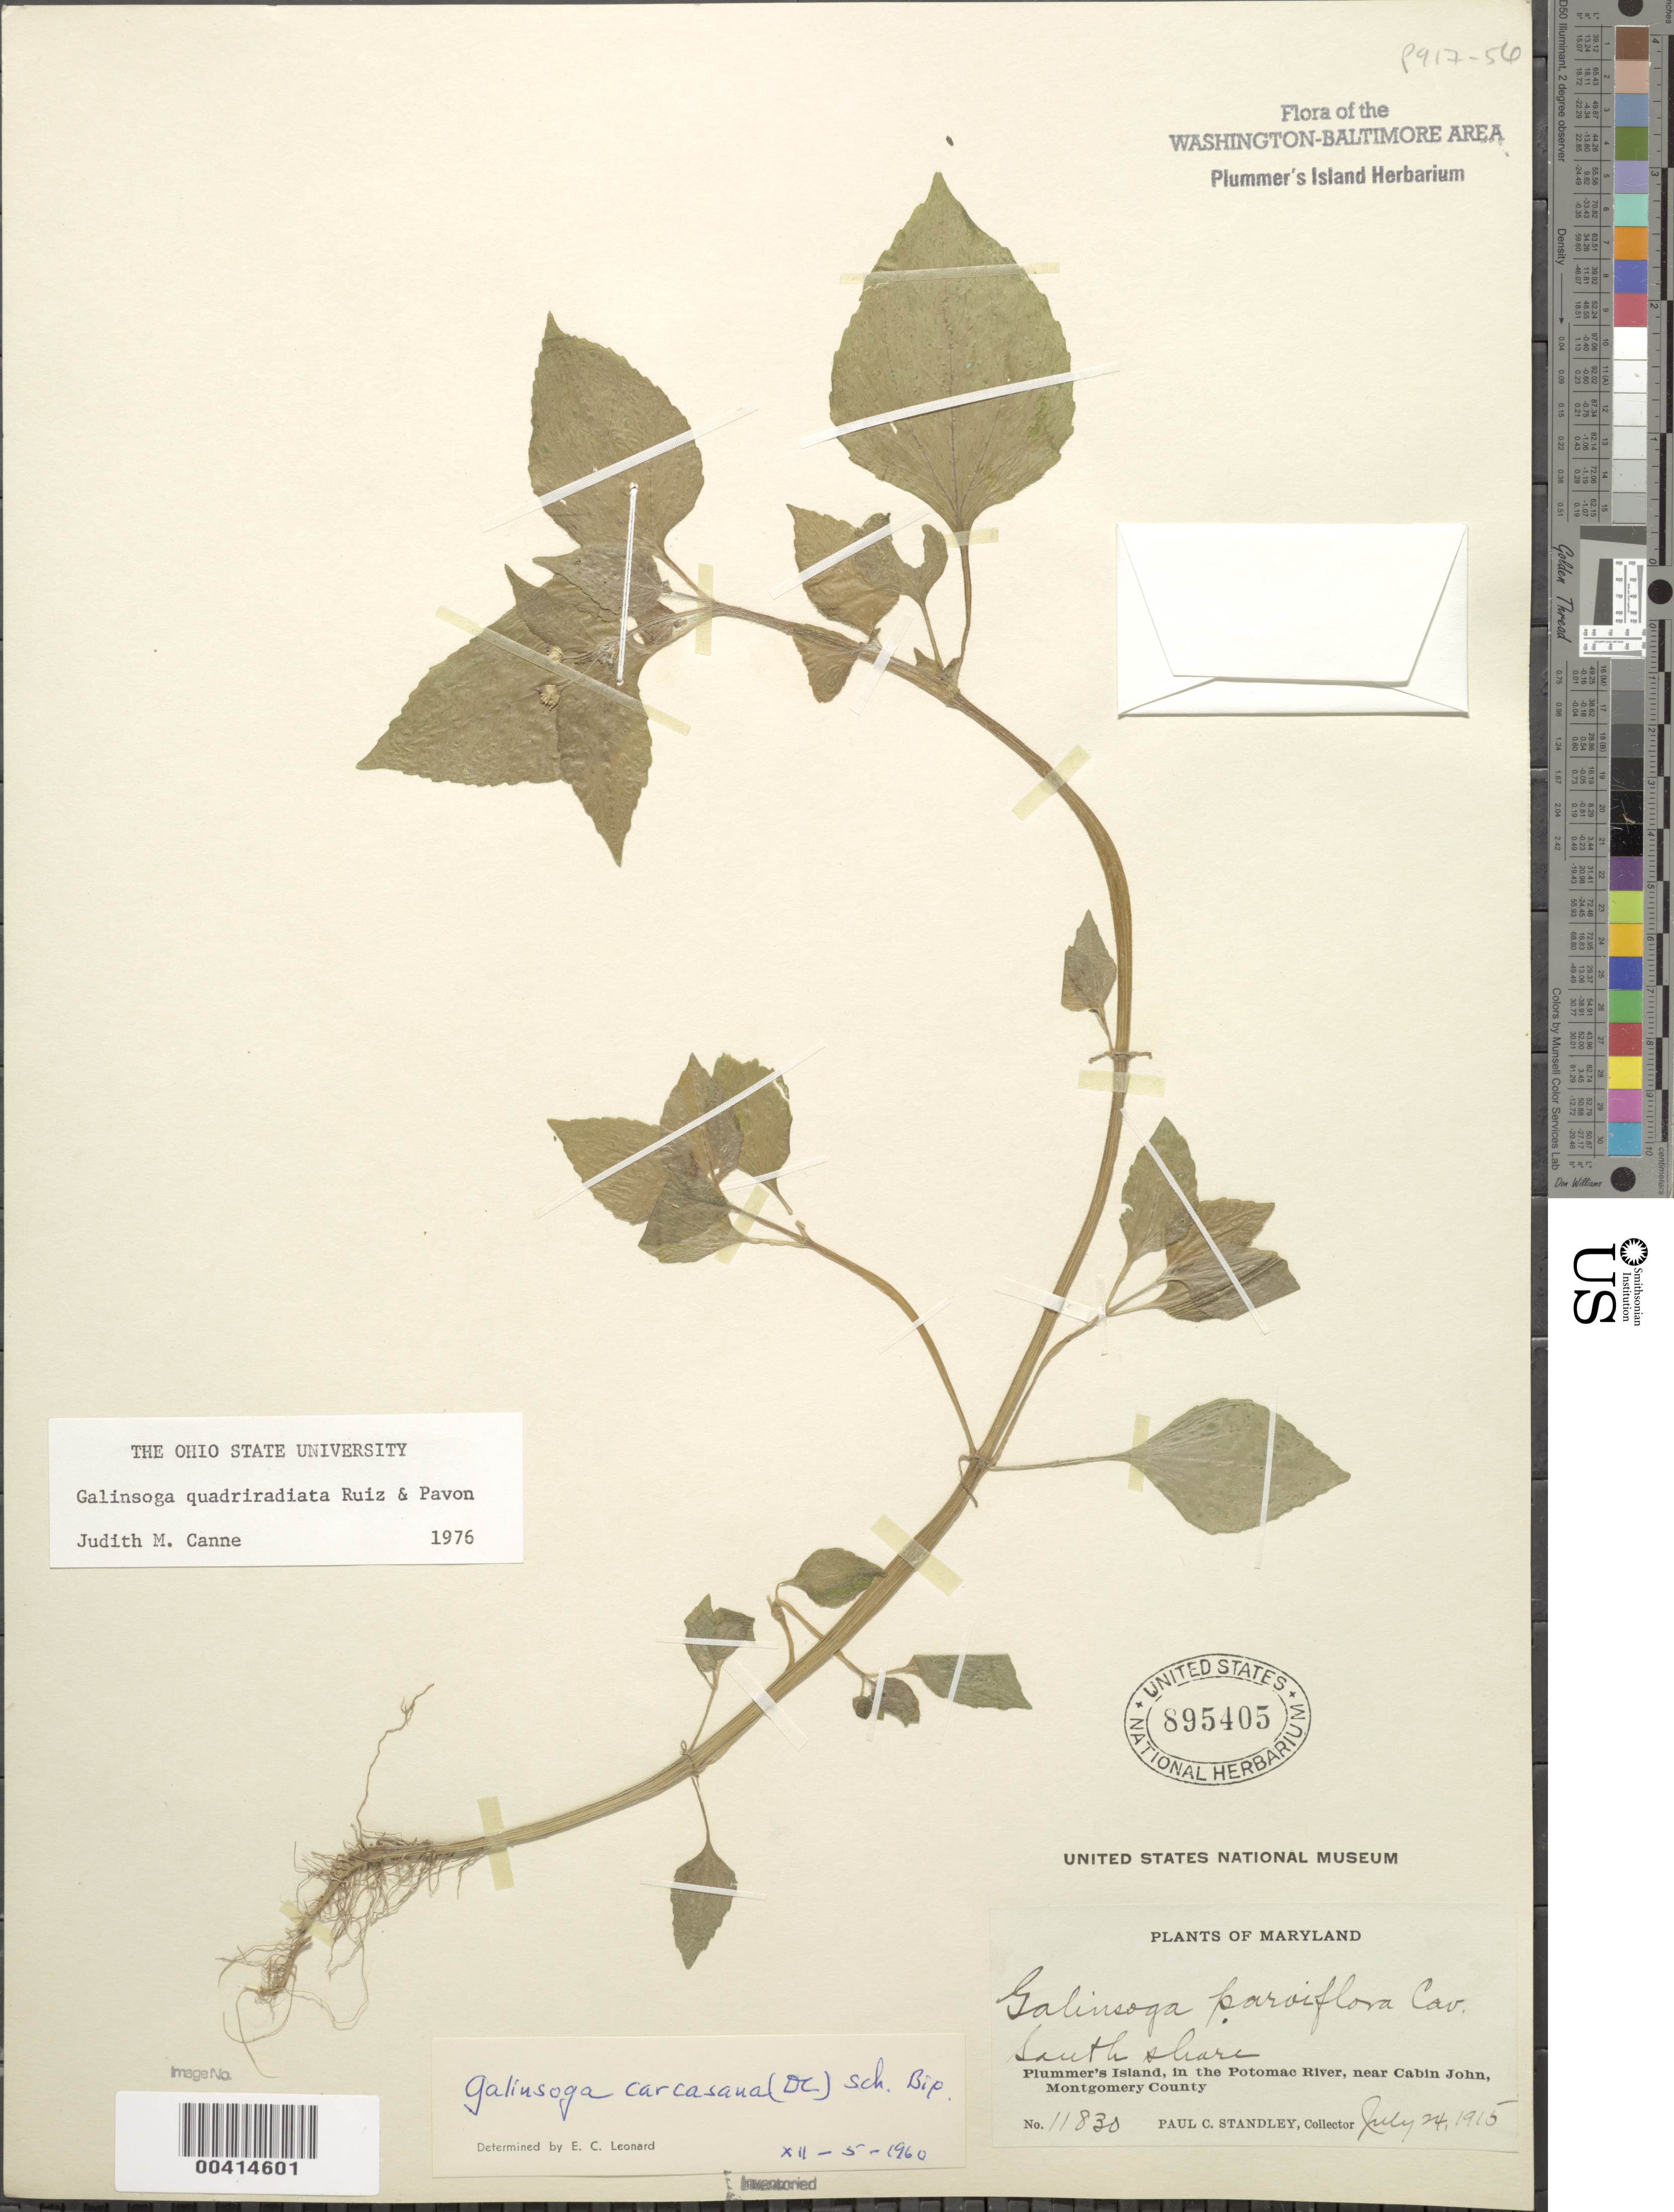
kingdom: Plantae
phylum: Tracheophyta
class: Magnoliopsida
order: Asterales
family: Asteraceae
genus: Galinsoga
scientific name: Galinsoga quadriradiata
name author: Ruiz & Pav.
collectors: P. C. Standley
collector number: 11830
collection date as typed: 24 Jul 1915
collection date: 1915-07-24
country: United States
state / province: Maryland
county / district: Montgomery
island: Plummers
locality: Plummer's Island; south shore C. & O. Canal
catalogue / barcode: US 895405